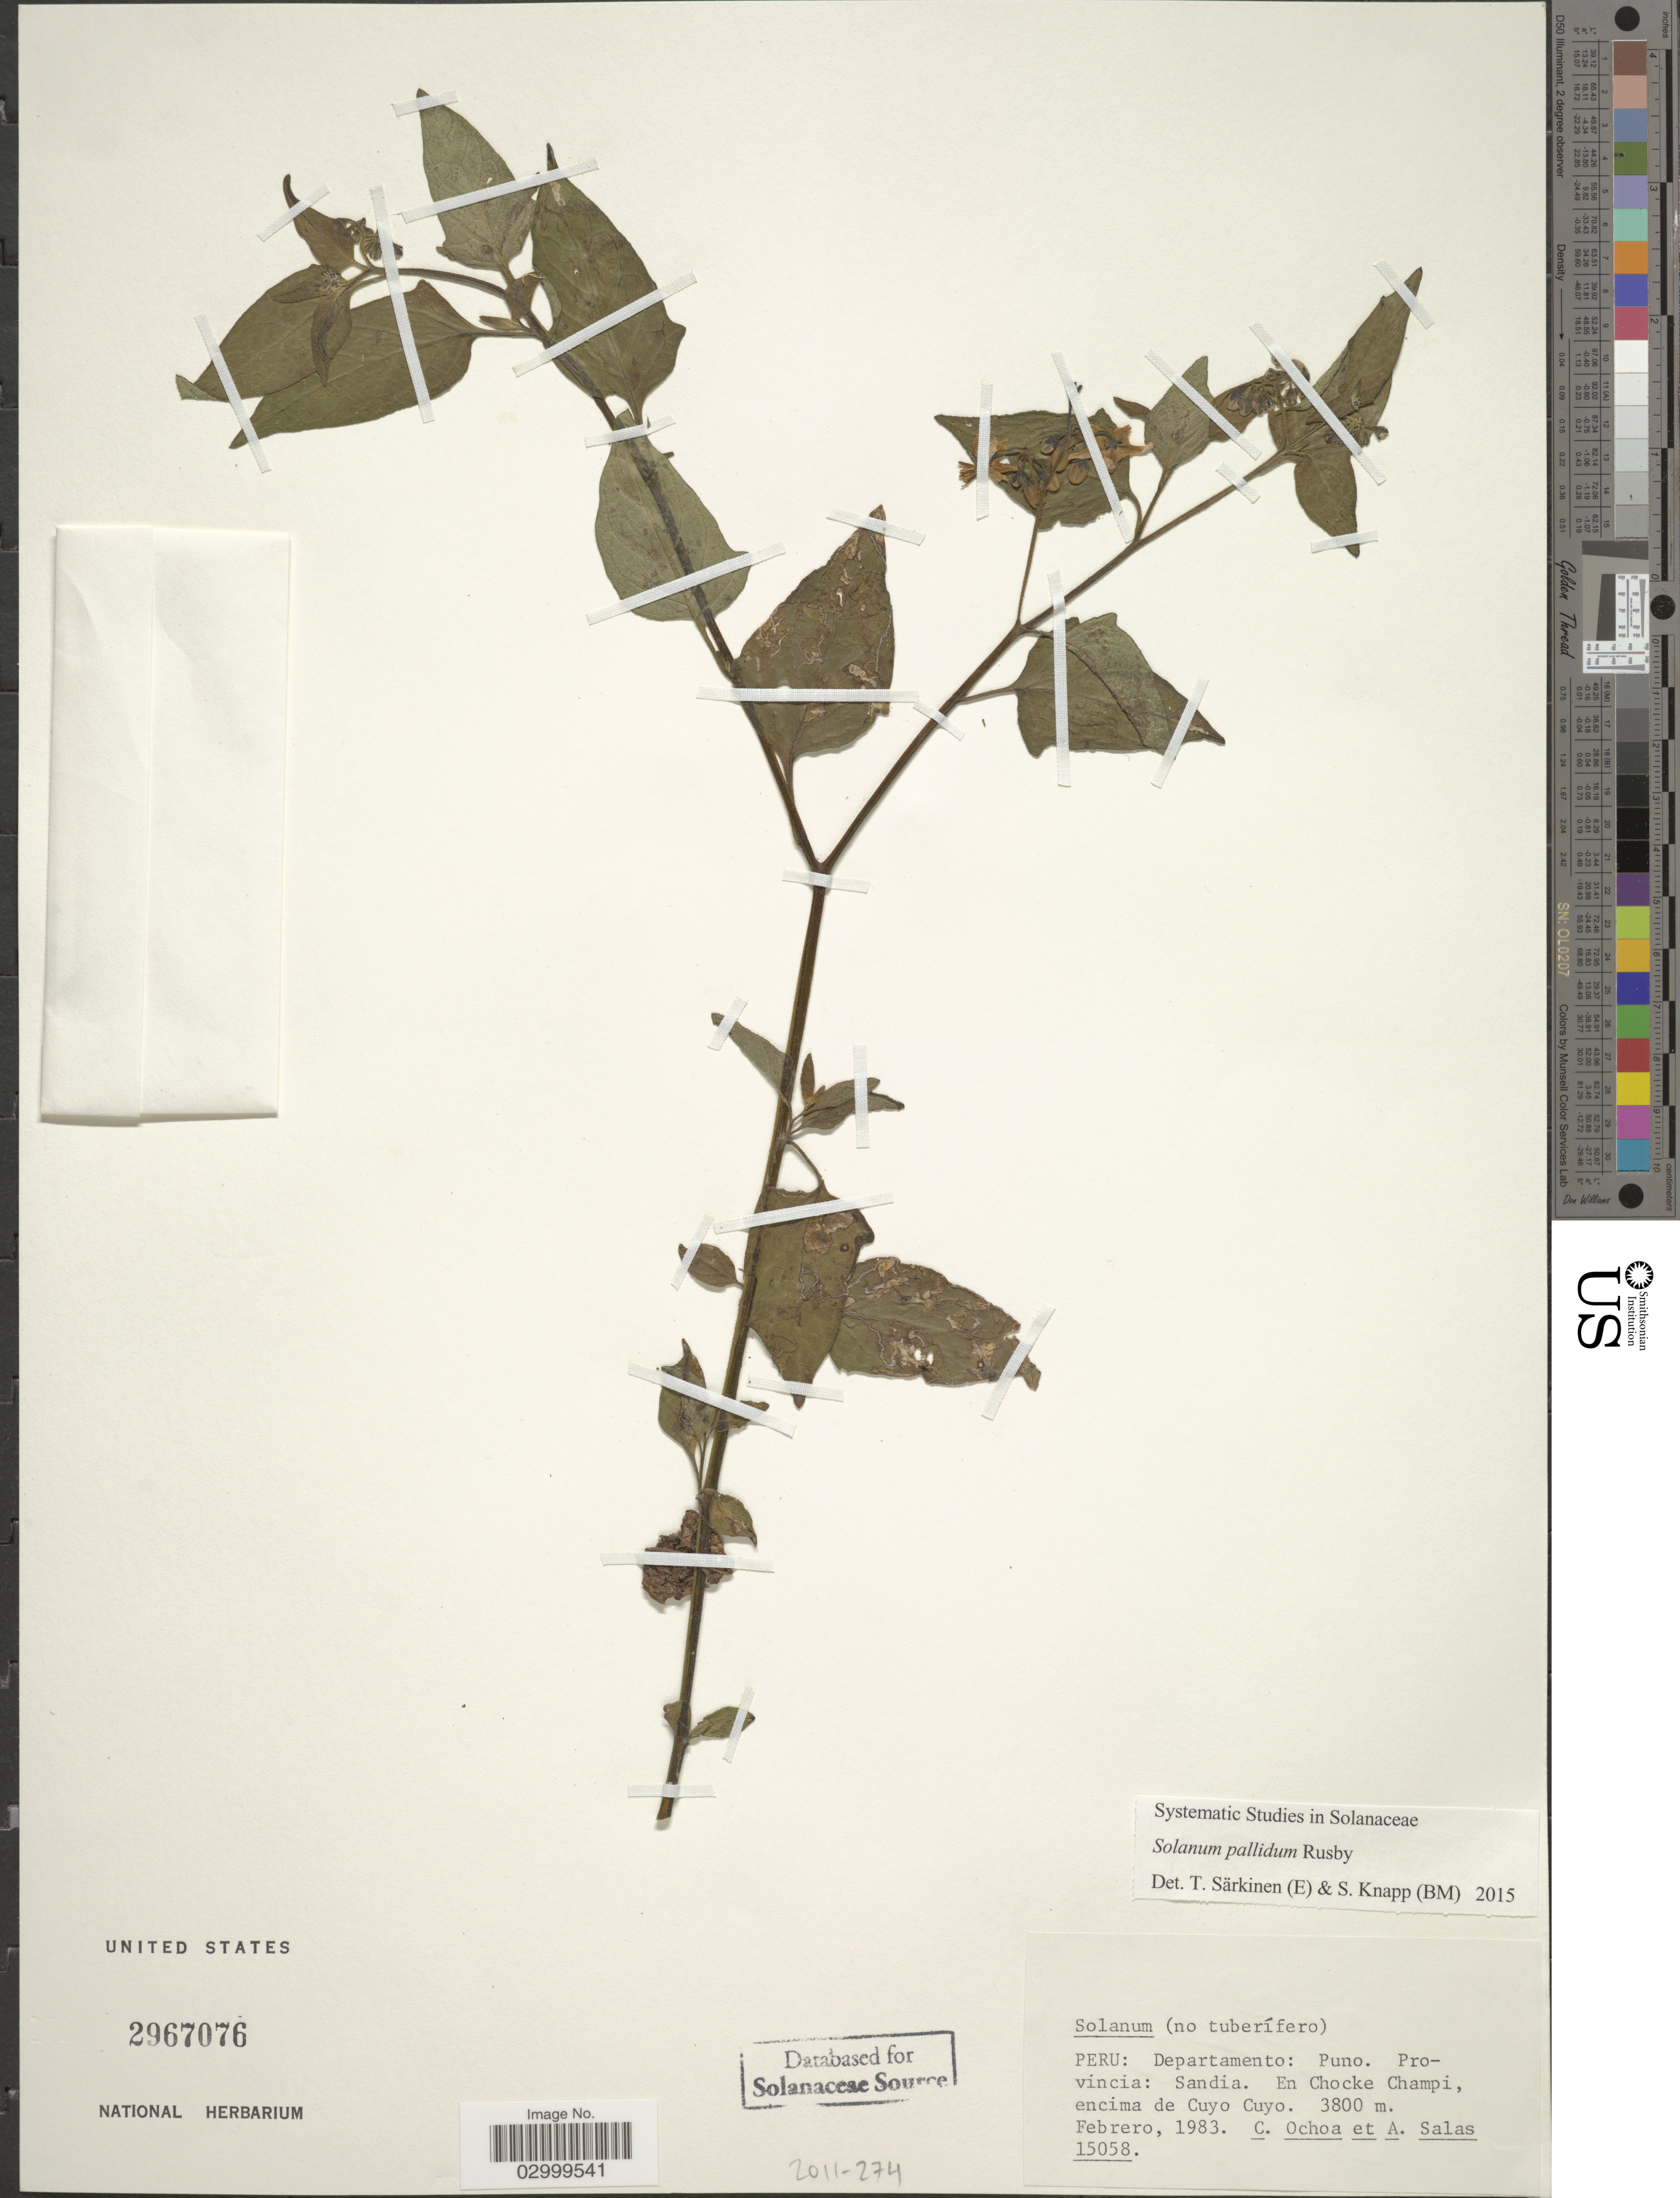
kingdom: Plantae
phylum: Tracheophyta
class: Magnoliopsida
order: Solanales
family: Solanaceae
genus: Solanum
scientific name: Solanum pallidum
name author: Rusby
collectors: C. Ochoa & A. Salas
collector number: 15058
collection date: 1983-02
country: Peru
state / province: Puno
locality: Departamento: Puno. Provincia: Sandia. En Chocke Champi, encima de Cuyo Cuyo.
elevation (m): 3800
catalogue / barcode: US 2967076